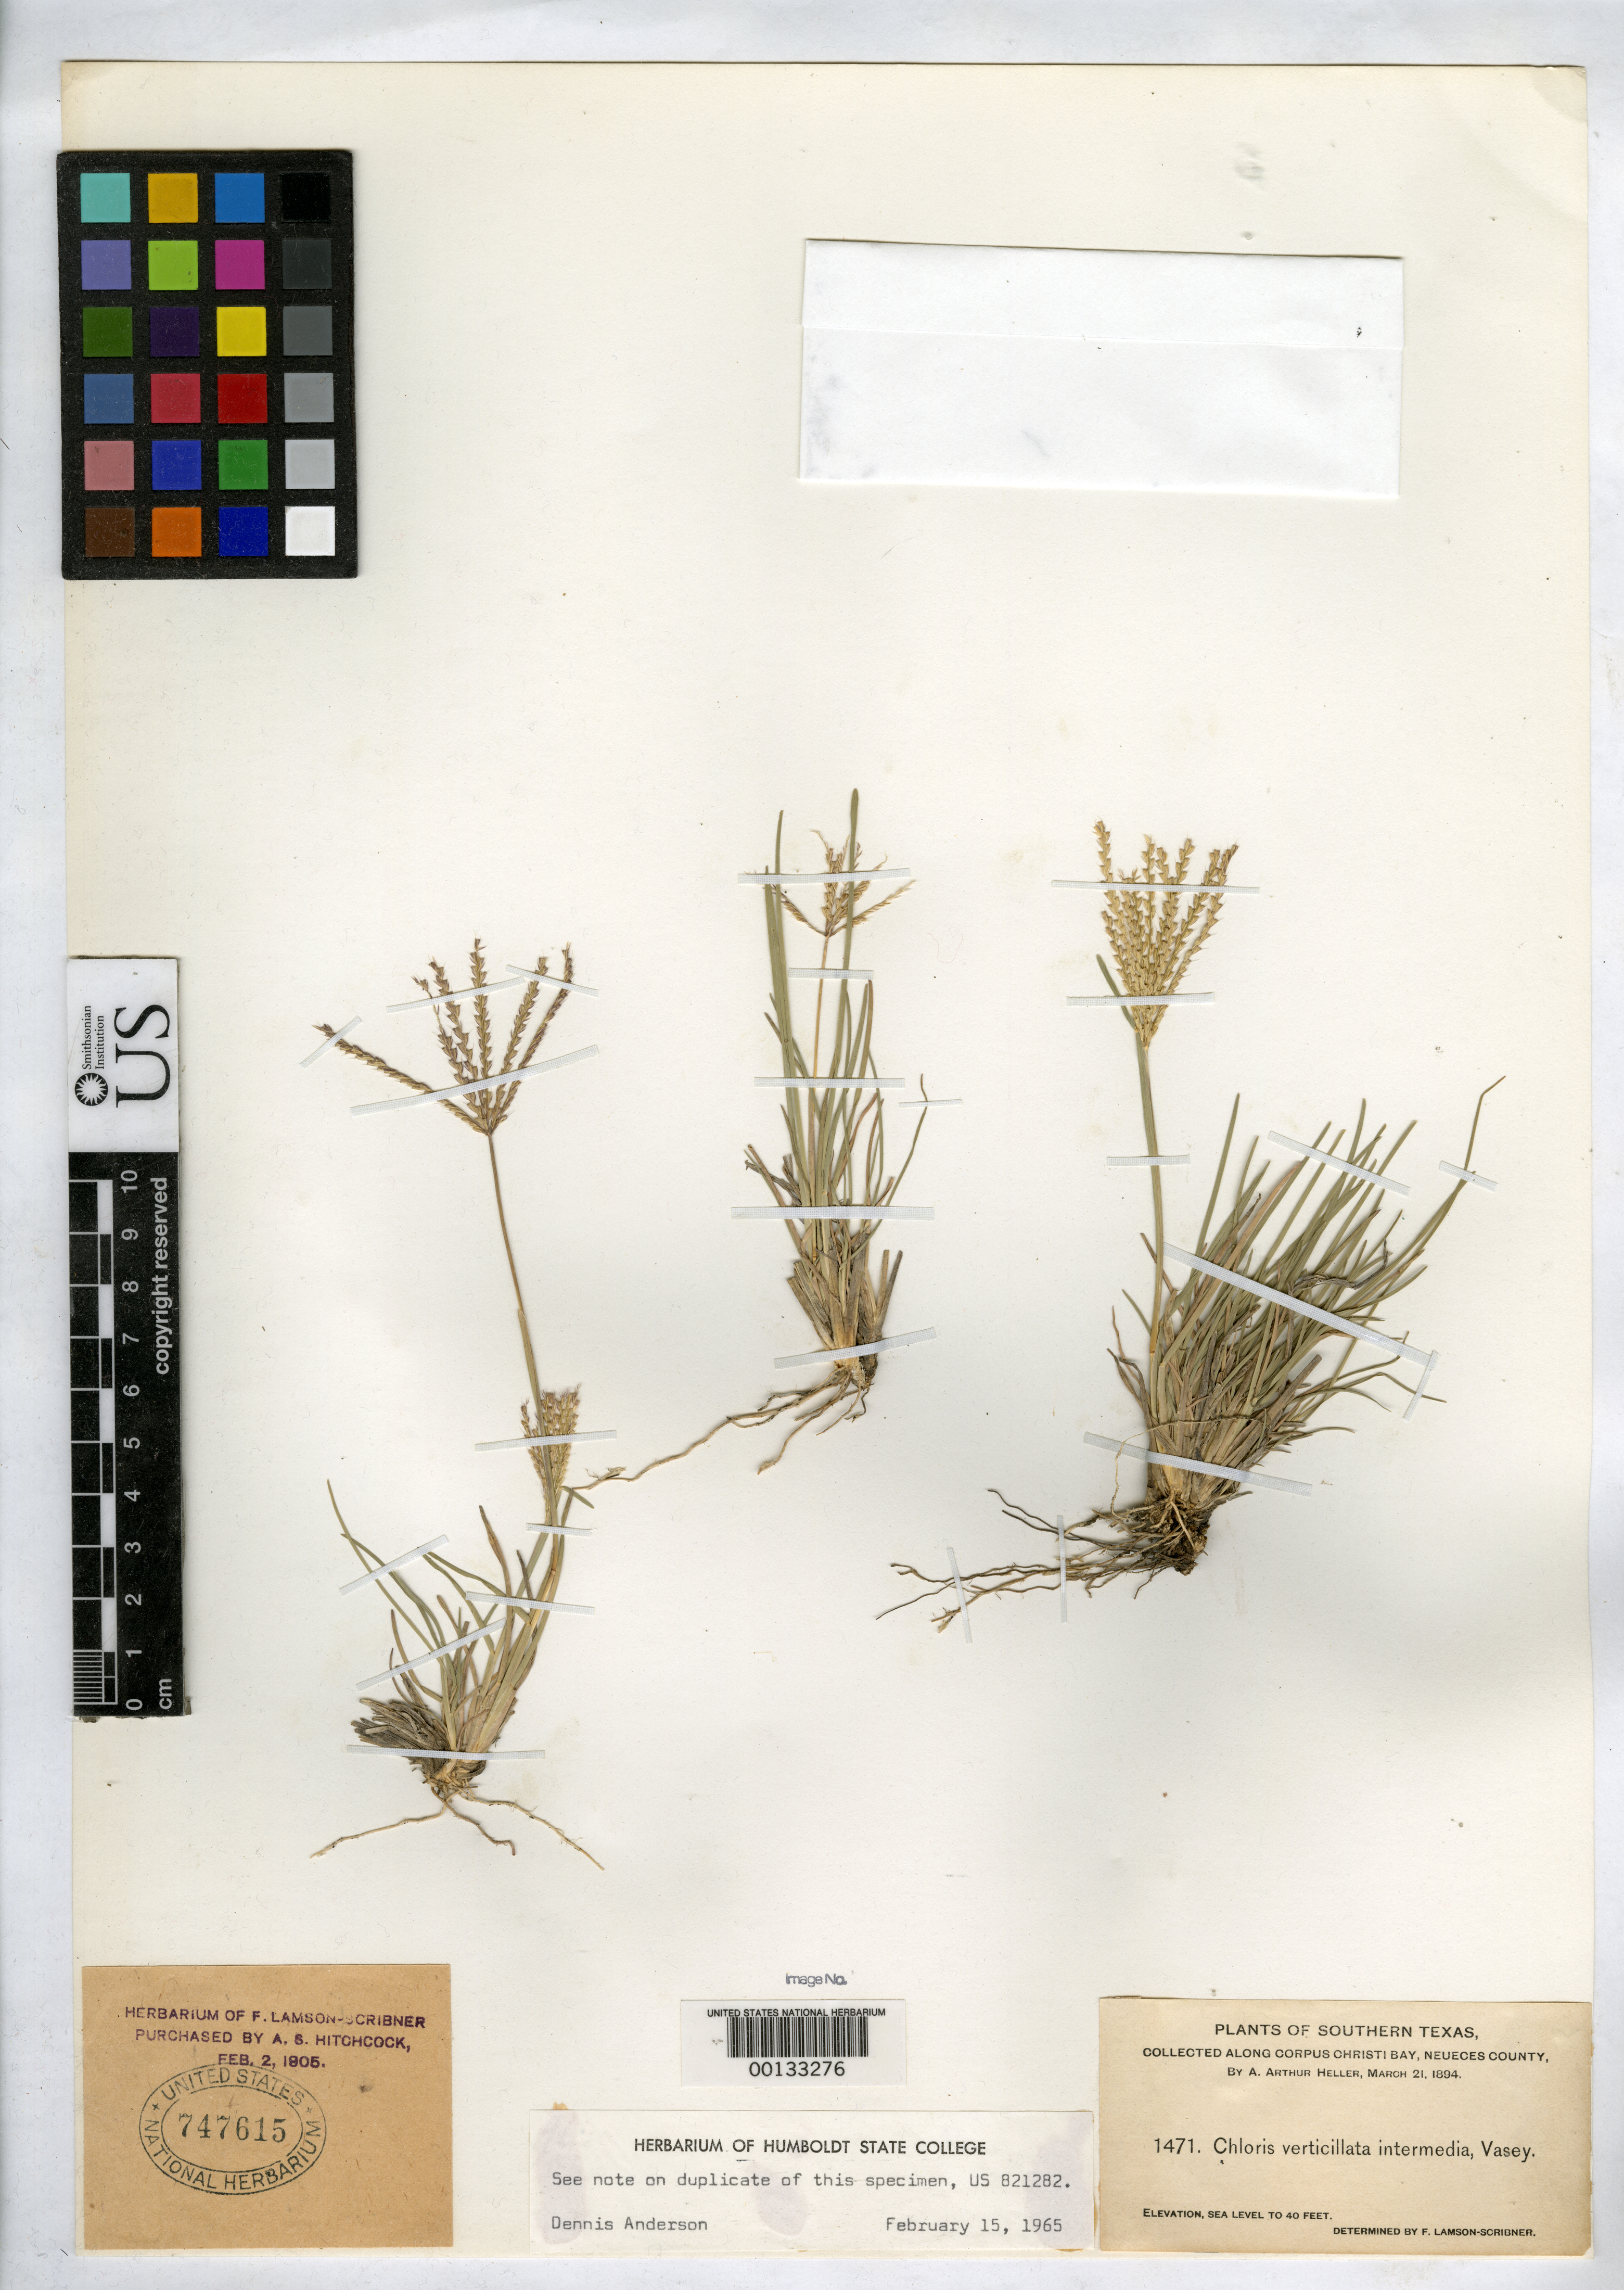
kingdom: Plantae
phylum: Tracheophyta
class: Liliopsida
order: Poales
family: Poaceae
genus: Chloris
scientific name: Chloris brevispica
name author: Nash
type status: Type Collection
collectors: A. A. Heller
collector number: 1471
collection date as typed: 21 Mar 1894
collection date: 1894-03-21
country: United States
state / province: Texas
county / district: Nueces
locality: Along Corpus Christi Bay.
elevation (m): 0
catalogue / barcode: US 747615